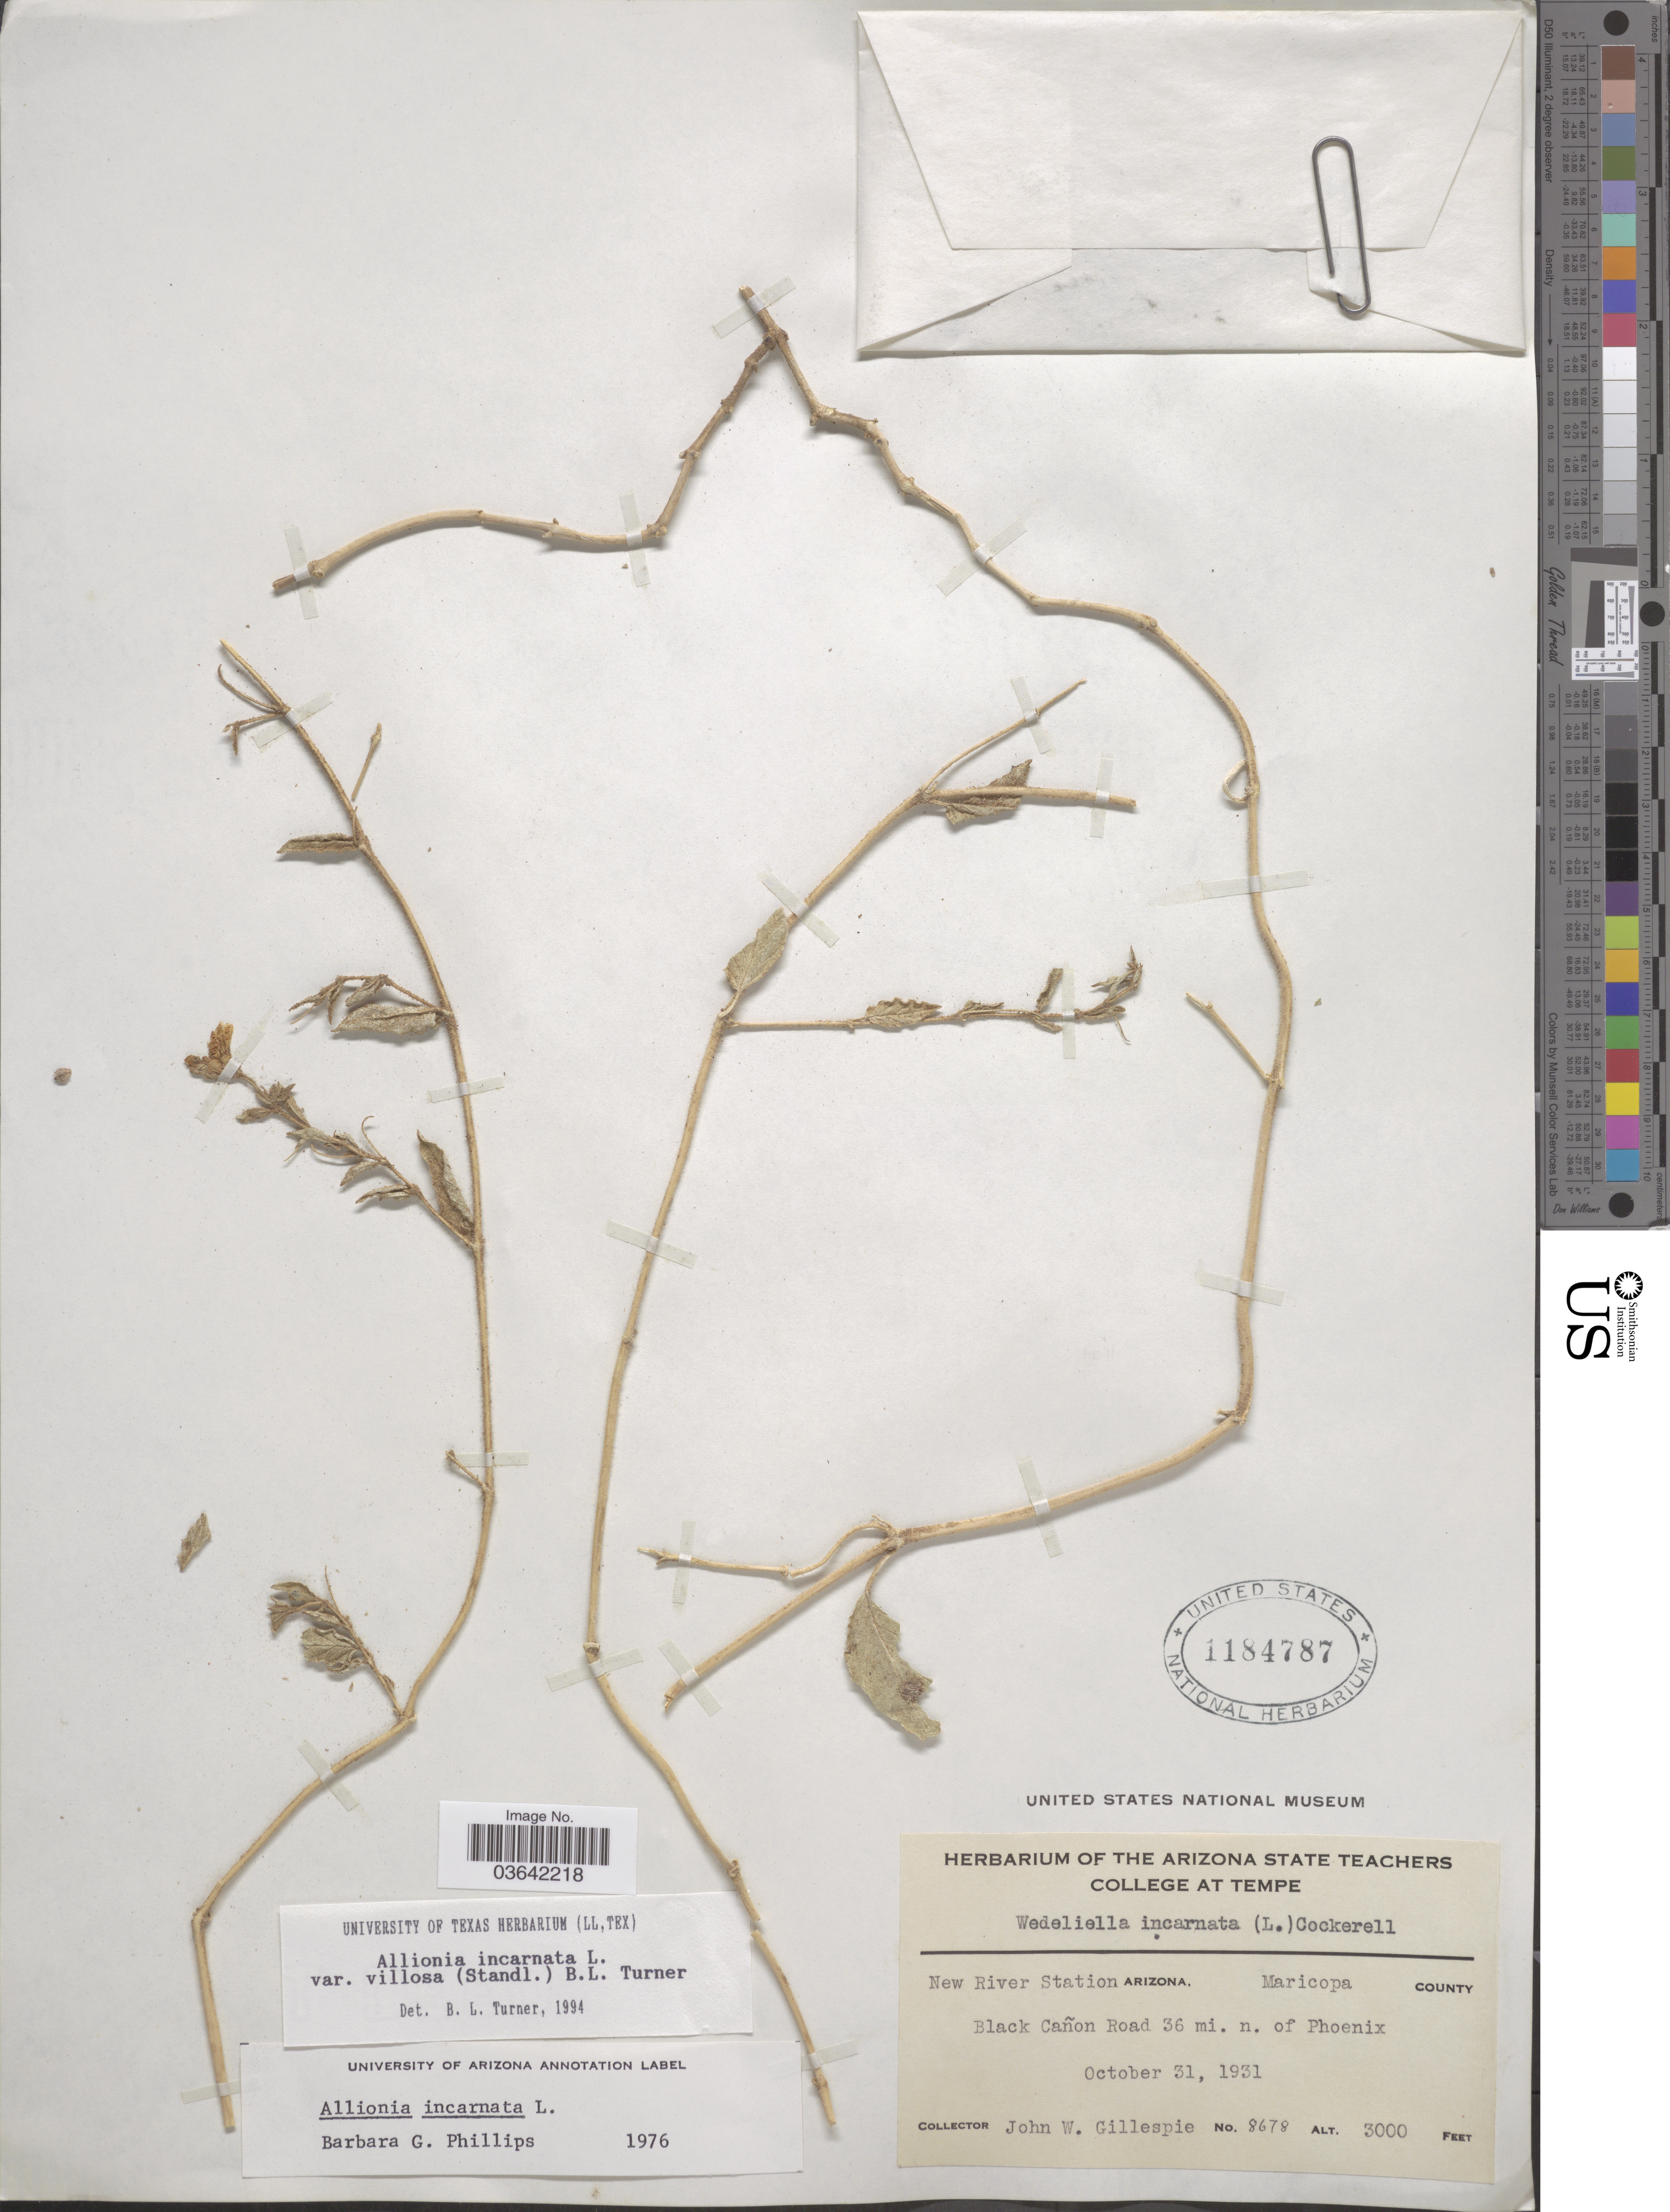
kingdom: Plantae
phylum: Tracheophyta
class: Magnoliopsida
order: Caryophyllales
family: Nyctaginaceae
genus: Allionia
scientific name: Allionia incarnata var. villosa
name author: (Standl.) B.L. Turner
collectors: J. W. Gillespie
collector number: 8678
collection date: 1931-10-31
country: United States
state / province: Arizona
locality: New River Station. Maricopa Station. Black Cañon Road 36 mi. n. of Phoenix.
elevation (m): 914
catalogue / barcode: US 1184787